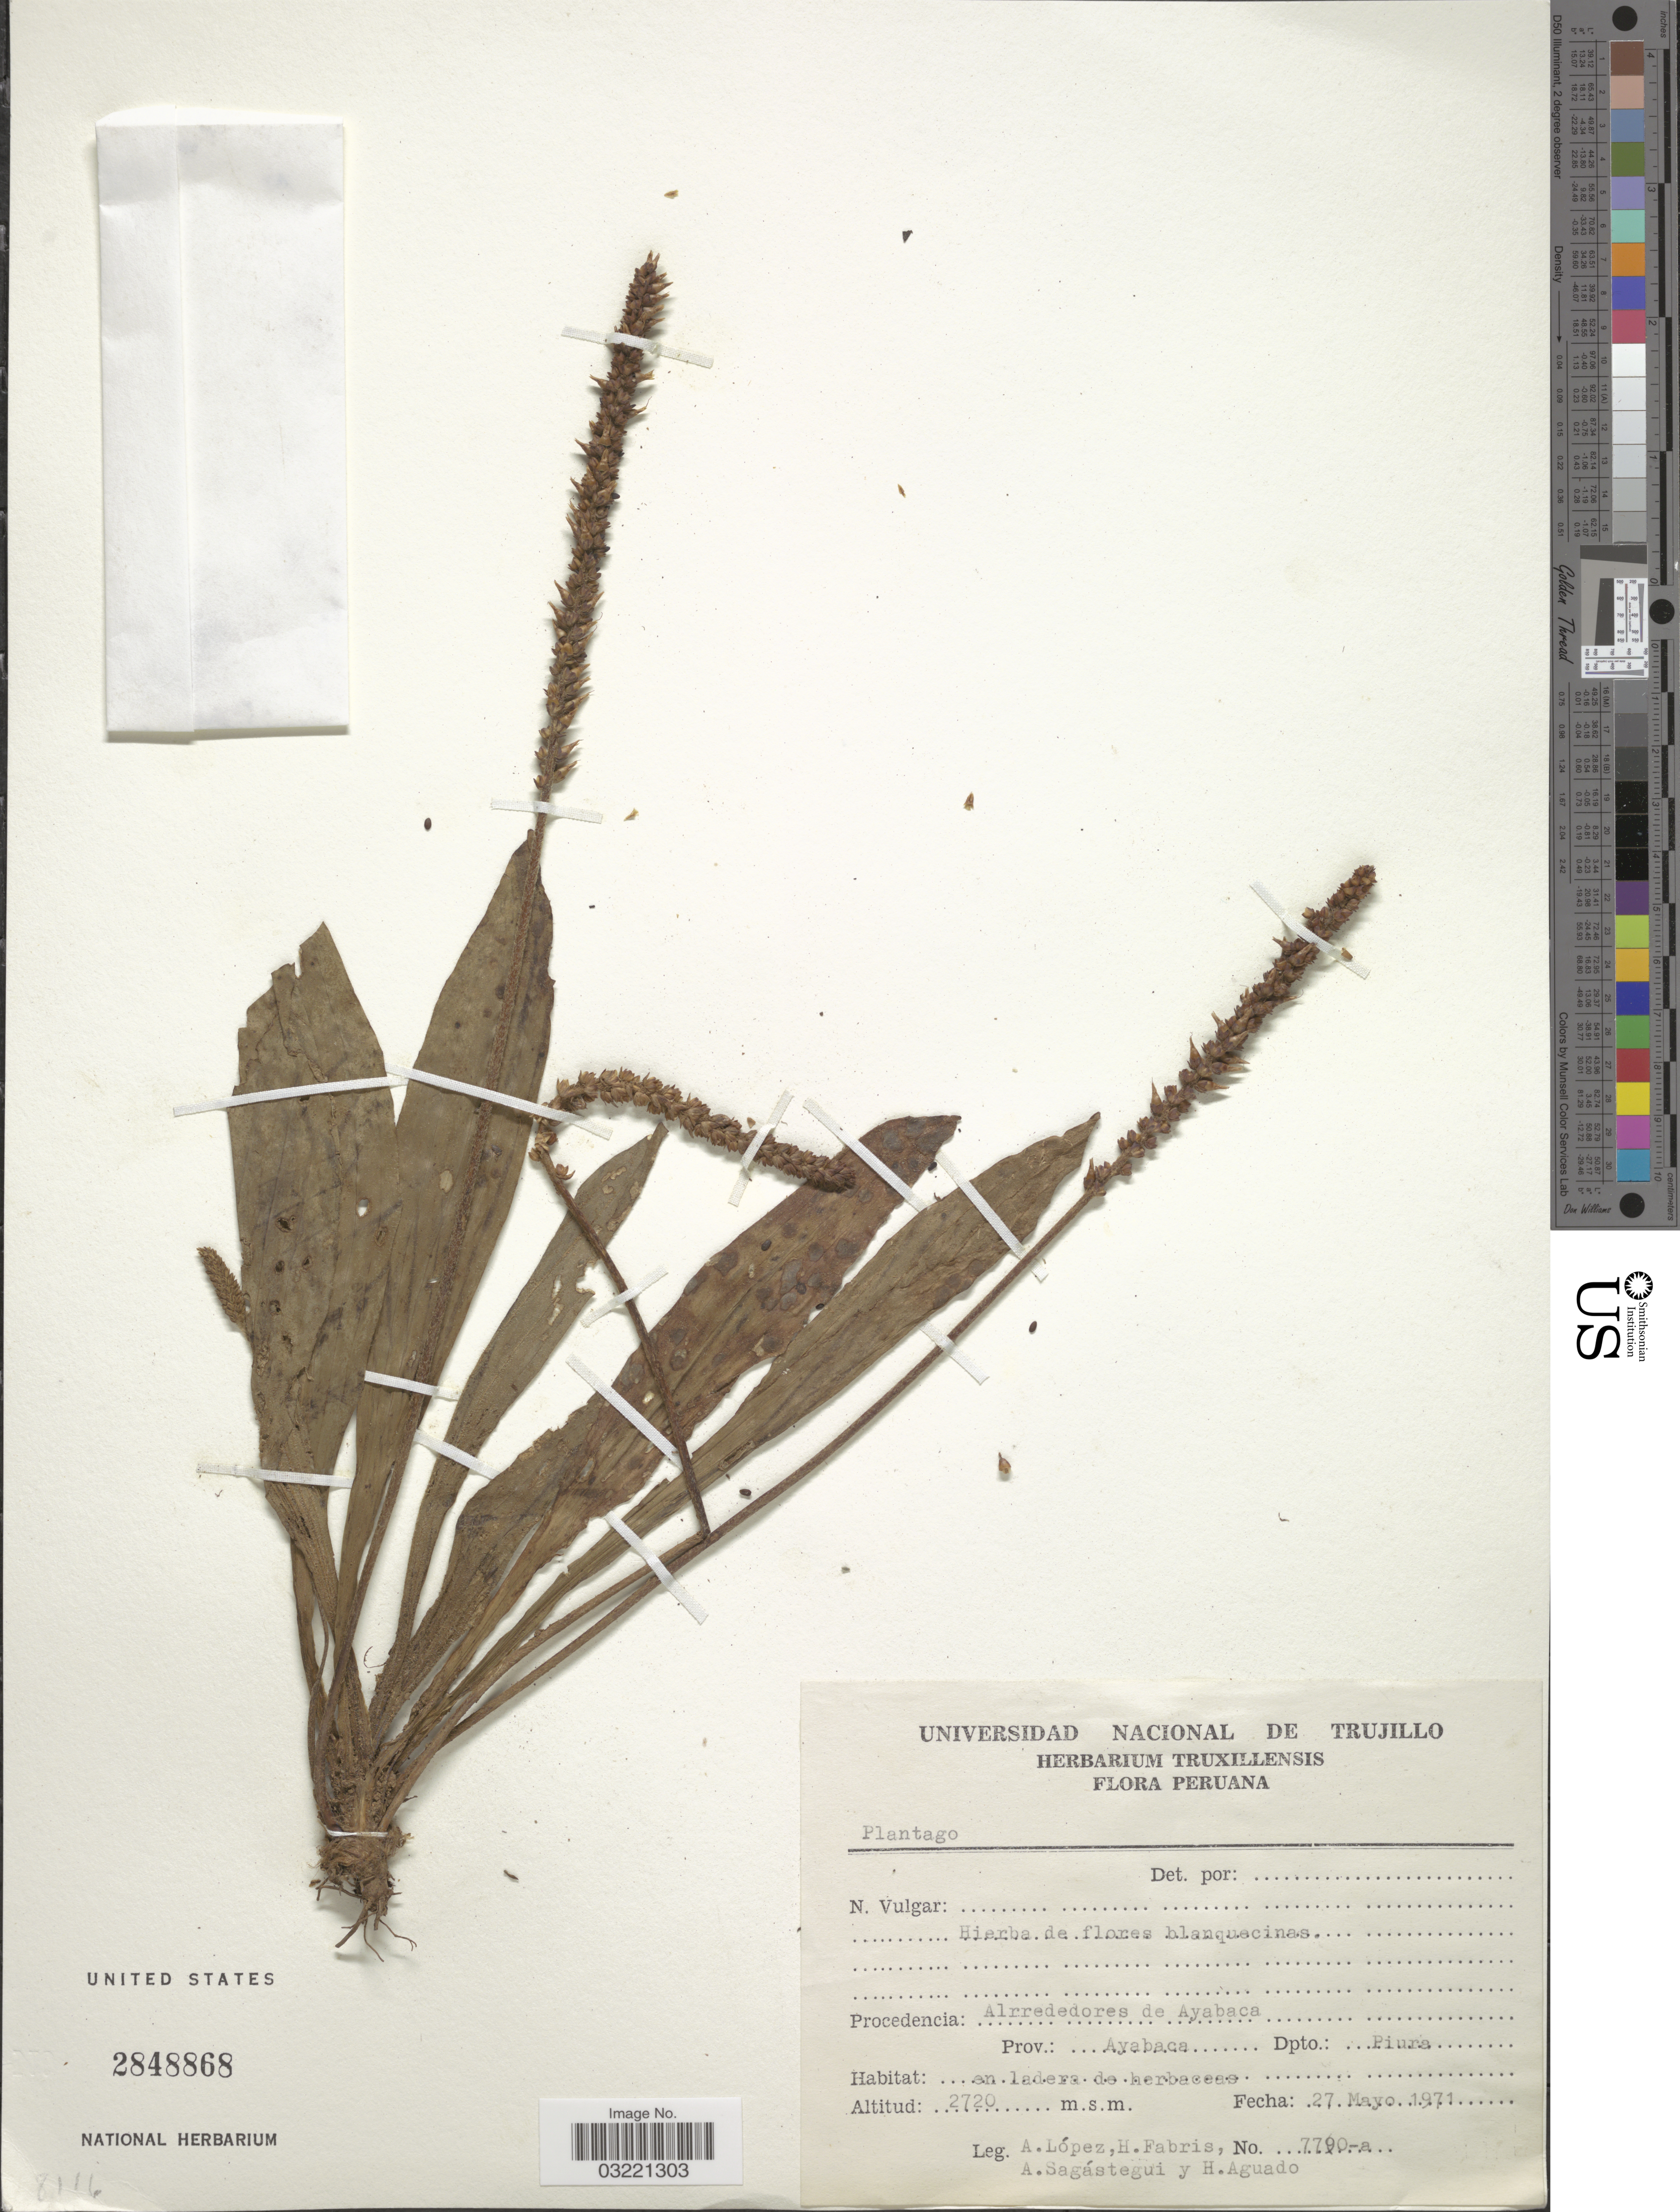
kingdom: Plantae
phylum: Tracheophyta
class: Magnoliopsida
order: Lamiales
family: Plantaginaceae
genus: Plantago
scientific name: Plantago sp.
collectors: A. López, H. Fabris, A. Sagastegui & H. Aguado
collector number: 7790-a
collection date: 1971-05-27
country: Peru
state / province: Piura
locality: Procedencia: Alrrededores de Ayabaca, Prov.: Ayabaca, Dpto.: Piura.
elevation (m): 2720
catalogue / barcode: US 2848868